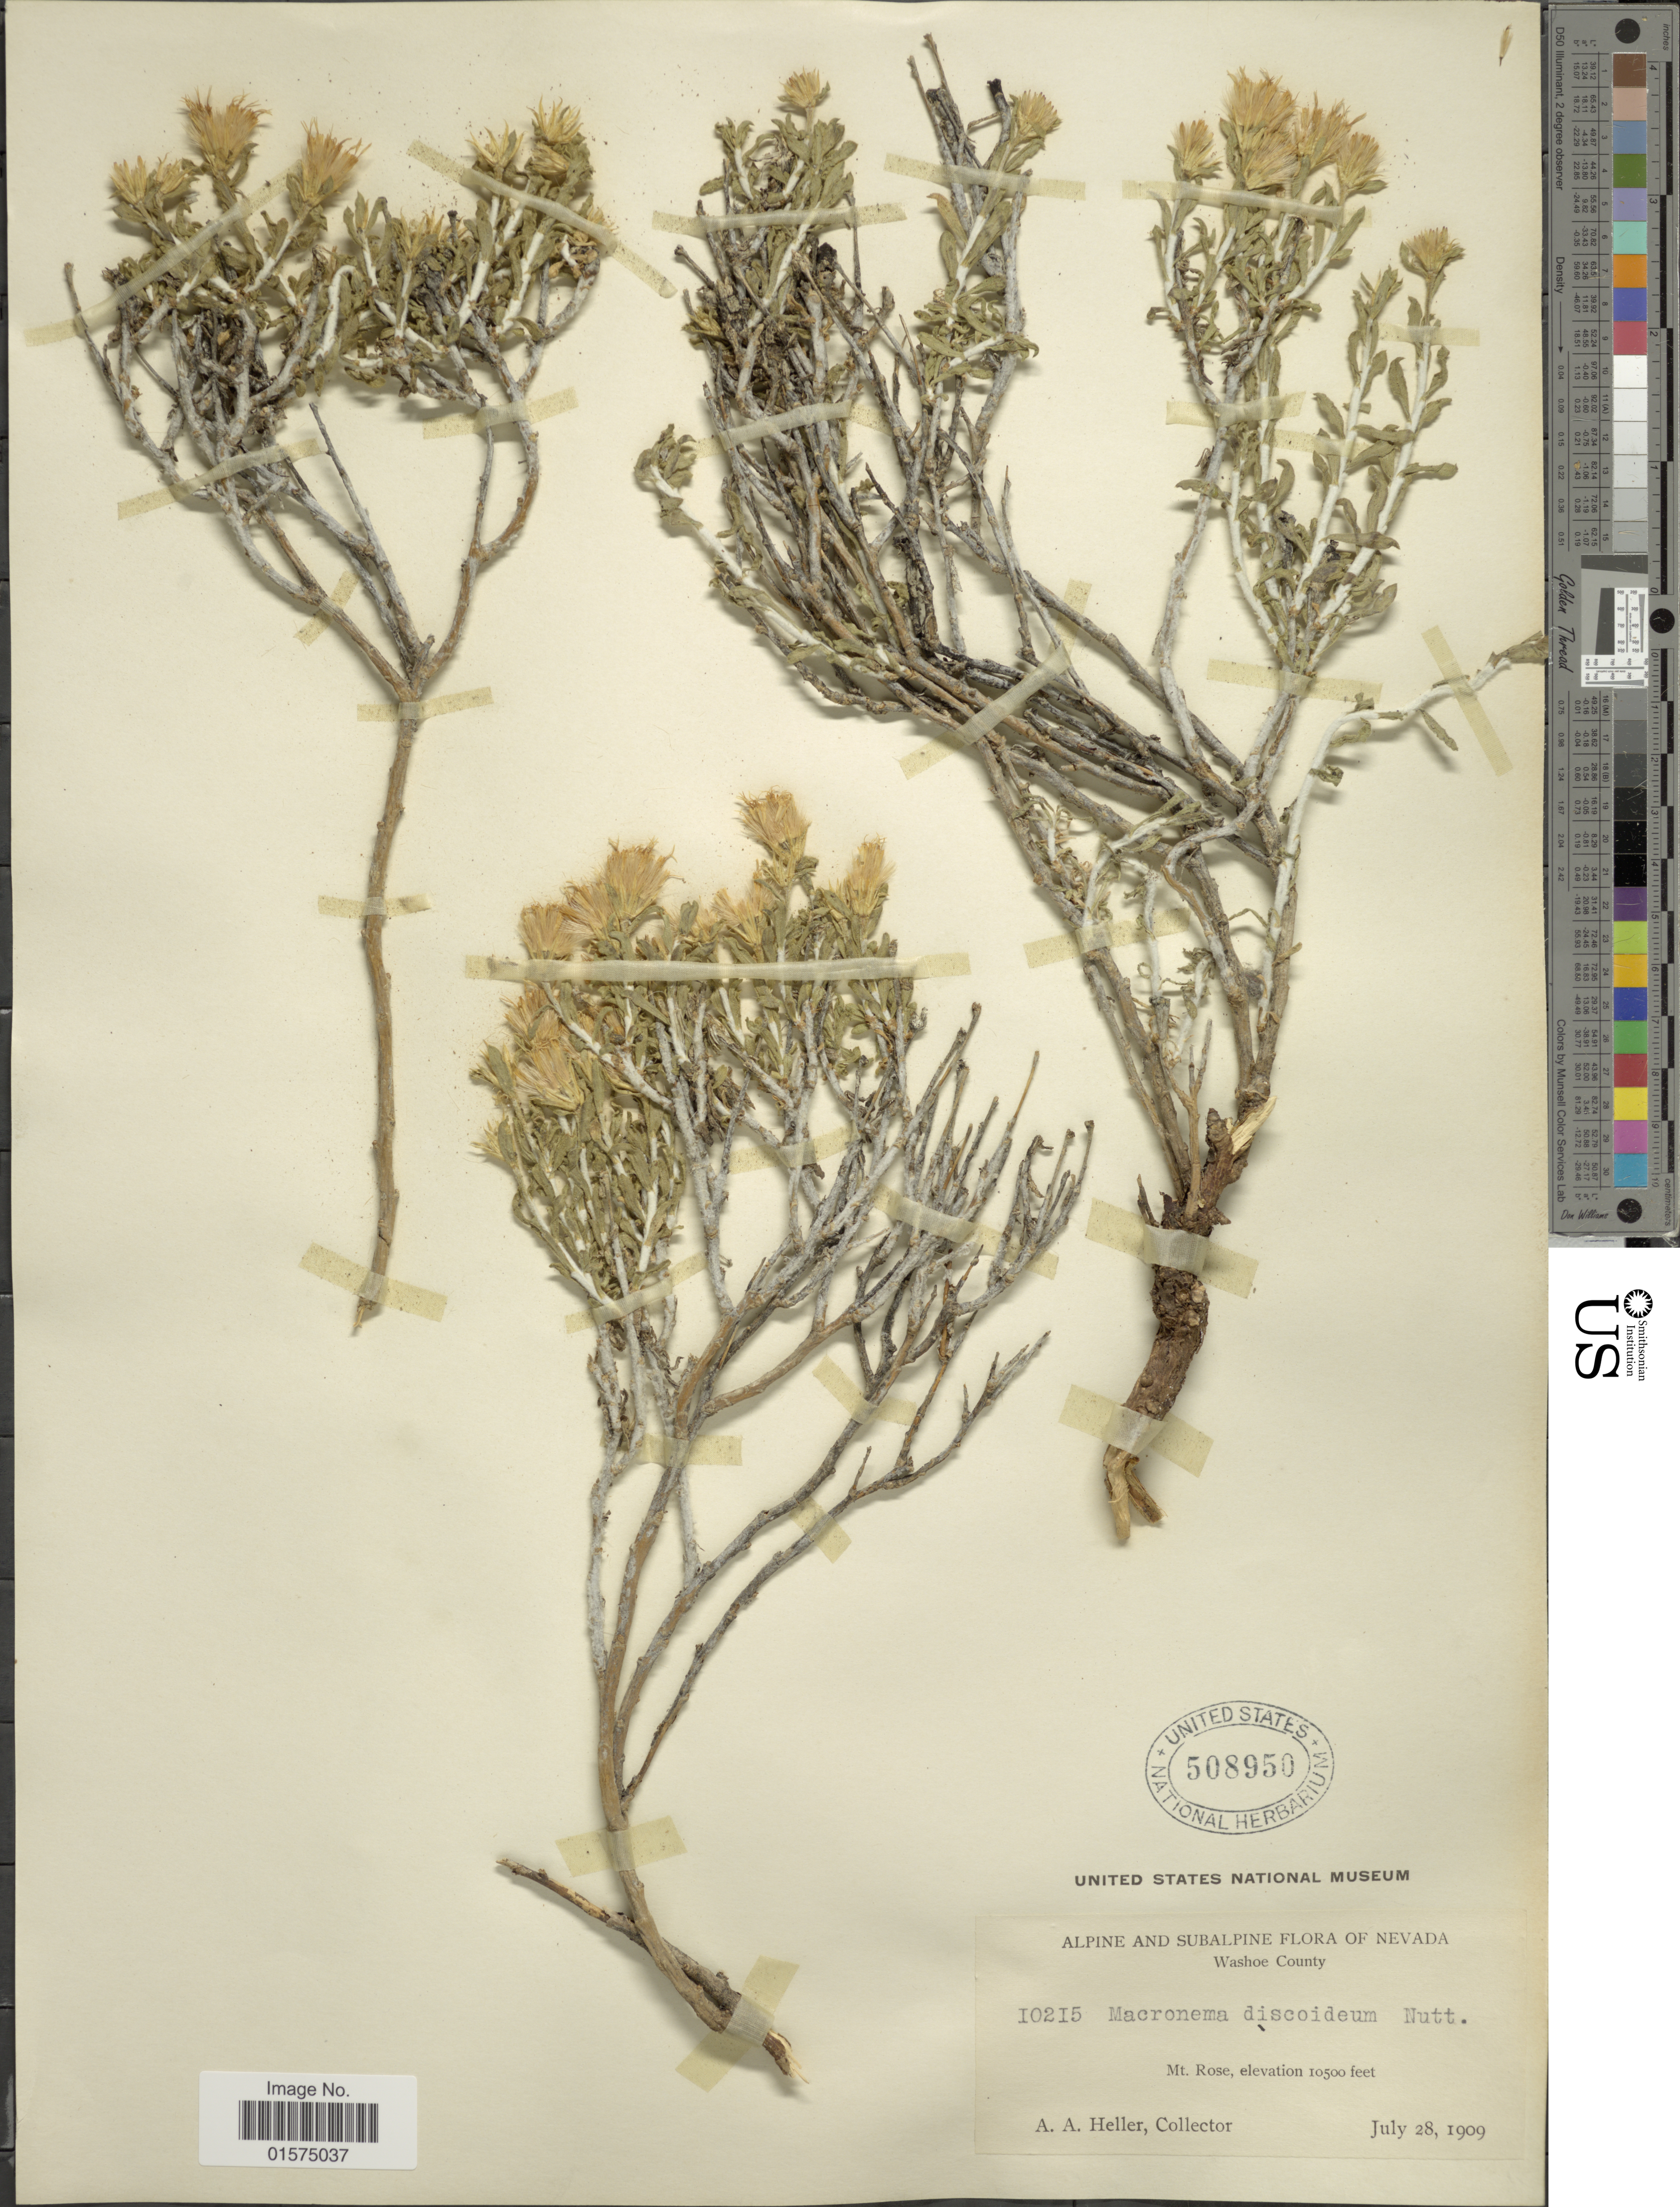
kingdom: Plantae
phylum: Tracheophyta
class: Magnoliopsida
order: Asterales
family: Asteraceae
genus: Ericameria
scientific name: Ericameria discoidea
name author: (Nutt.) G.L. Nesom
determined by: Urbatsch, Lowell E., Curator (LSU), Louisiana State University (UNITED STATES)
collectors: A. A. Heller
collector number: I02I5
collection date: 1909-07-28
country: United States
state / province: Nevada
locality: Alpine and subalpine. Washoe County. Mt. Rose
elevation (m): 3200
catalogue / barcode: US 508950